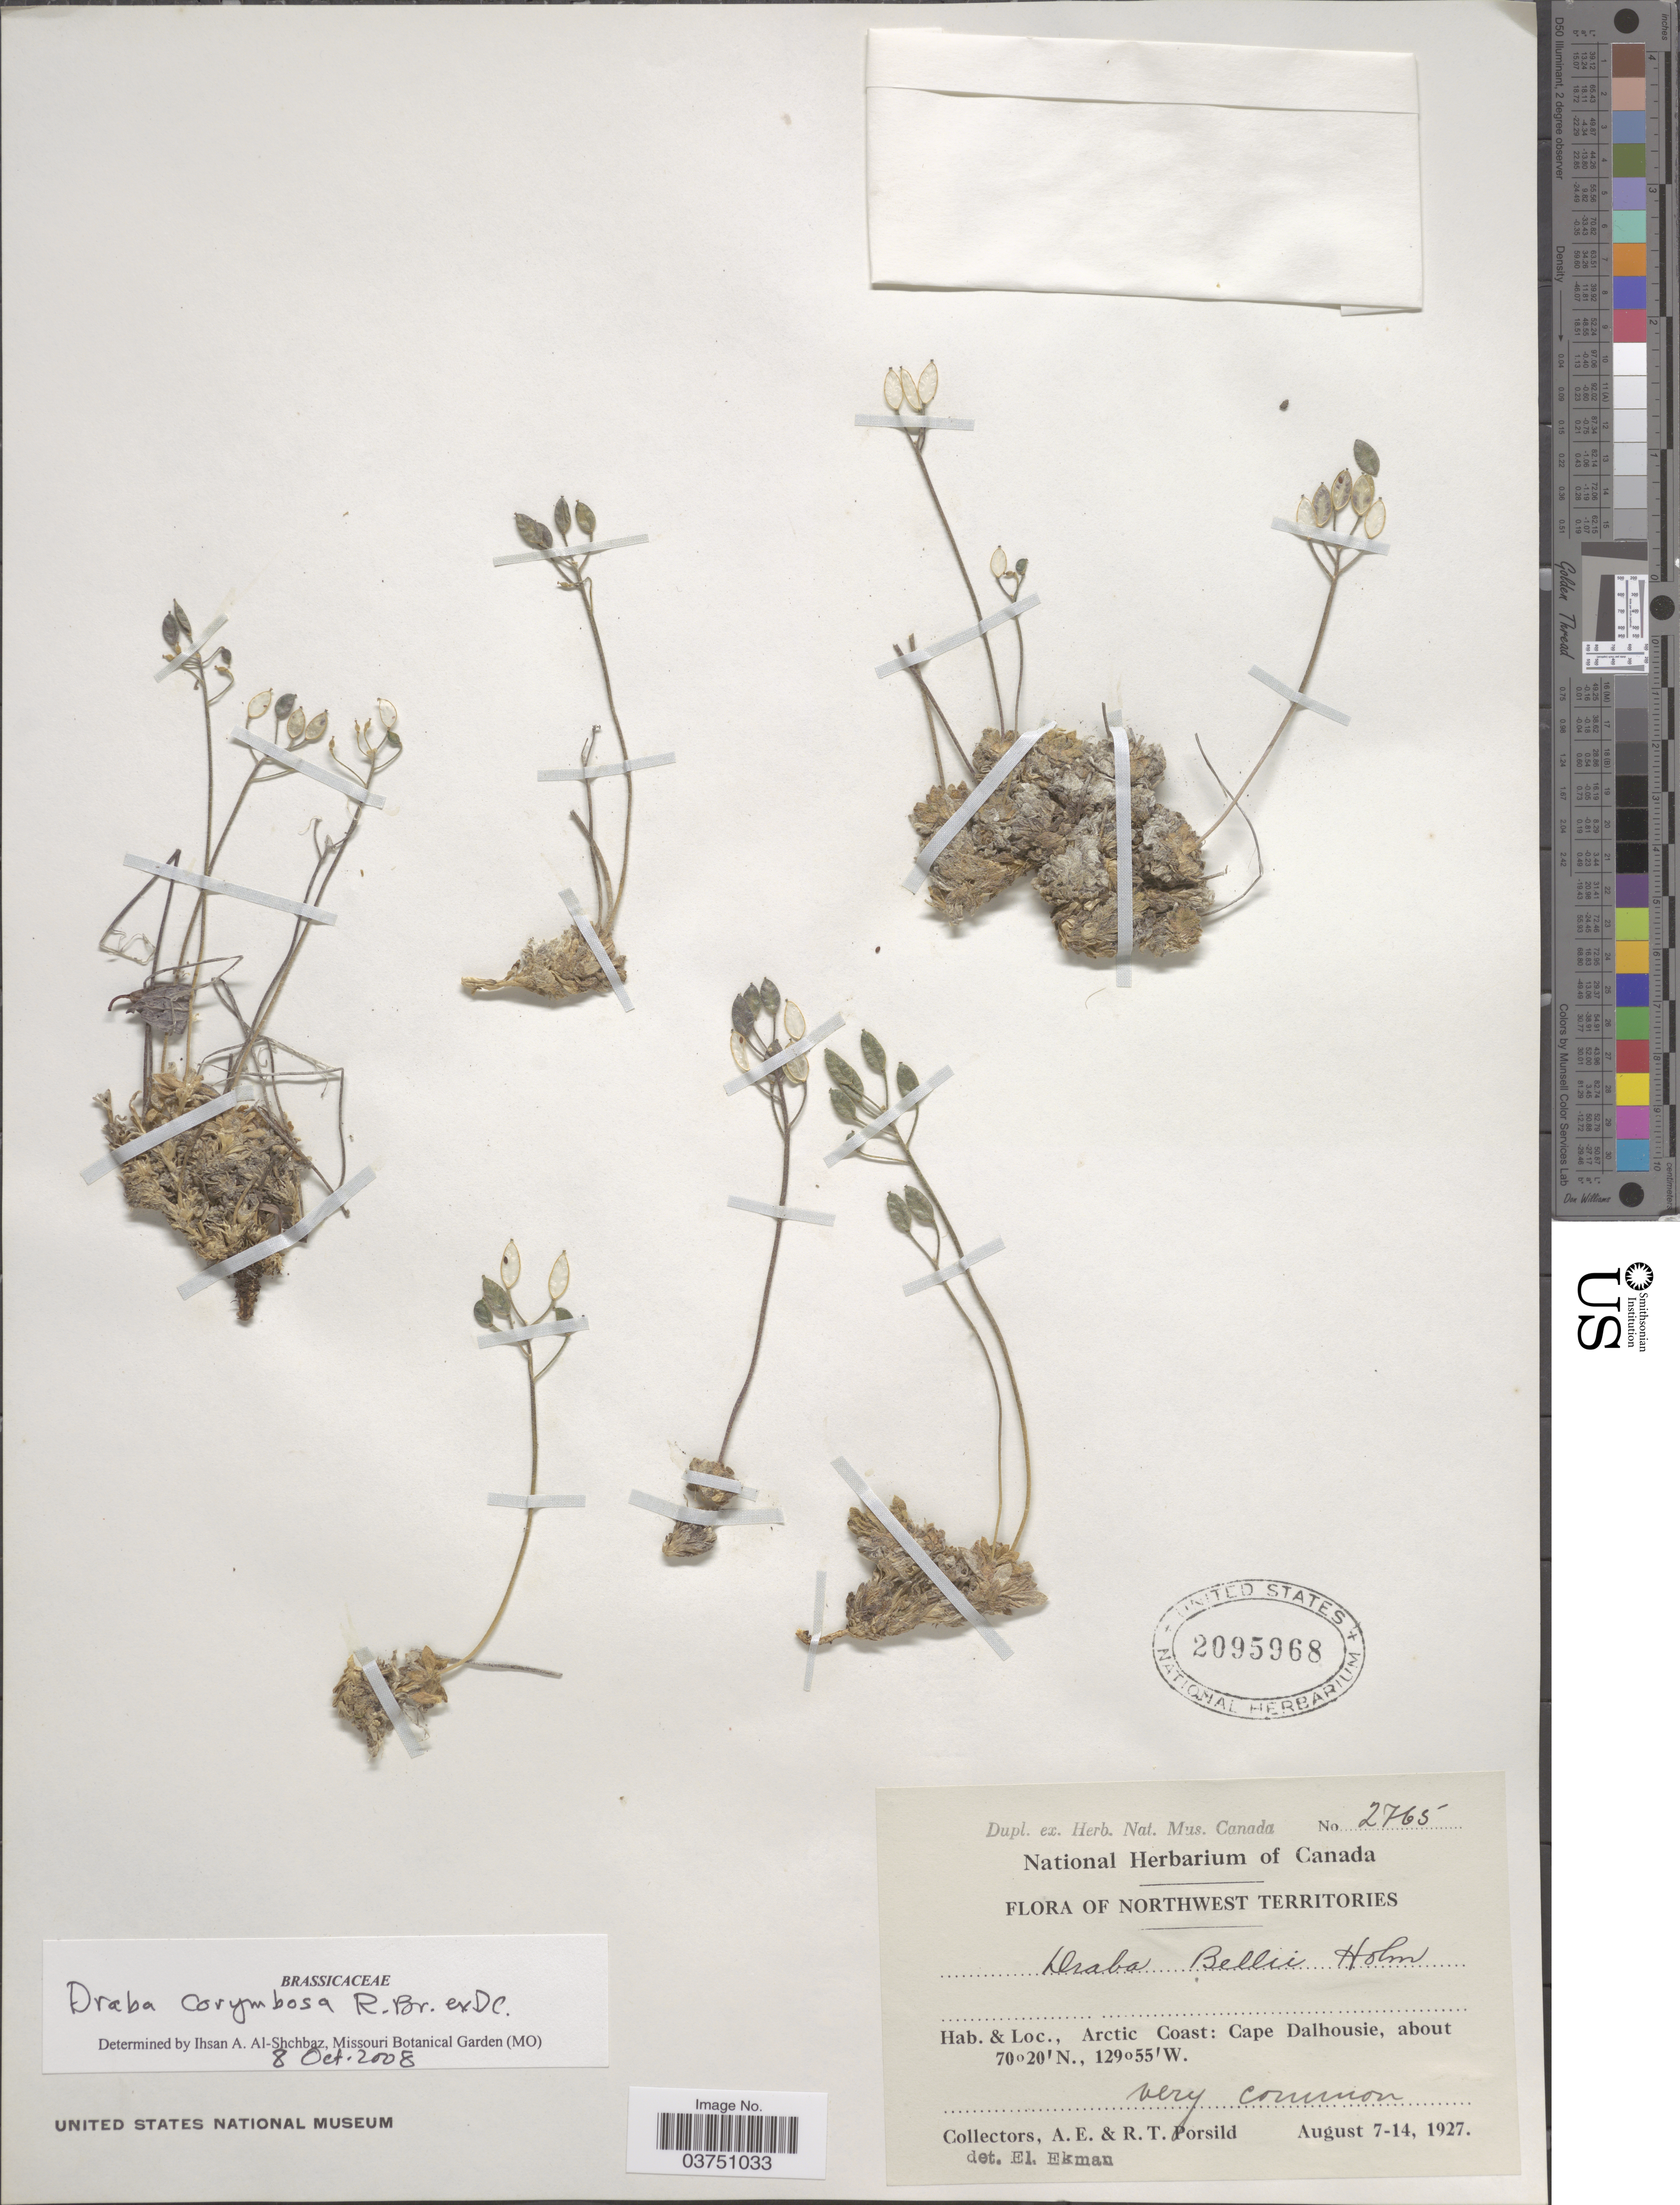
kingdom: Plantae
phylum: Tracheophyta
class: Magnoliopsida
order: Brassicales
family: Brassicaceae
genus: Draba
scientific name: Draba corymbosa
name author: R. Br. ex DC.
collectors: A. E. Porsild & R. T. Porsild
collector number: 2765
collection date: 1927-08-07/1927-08-14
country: Canada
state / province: Northwest Territories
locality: Arctic Coast: Cape Dalhousie.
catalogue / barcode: US 2095968